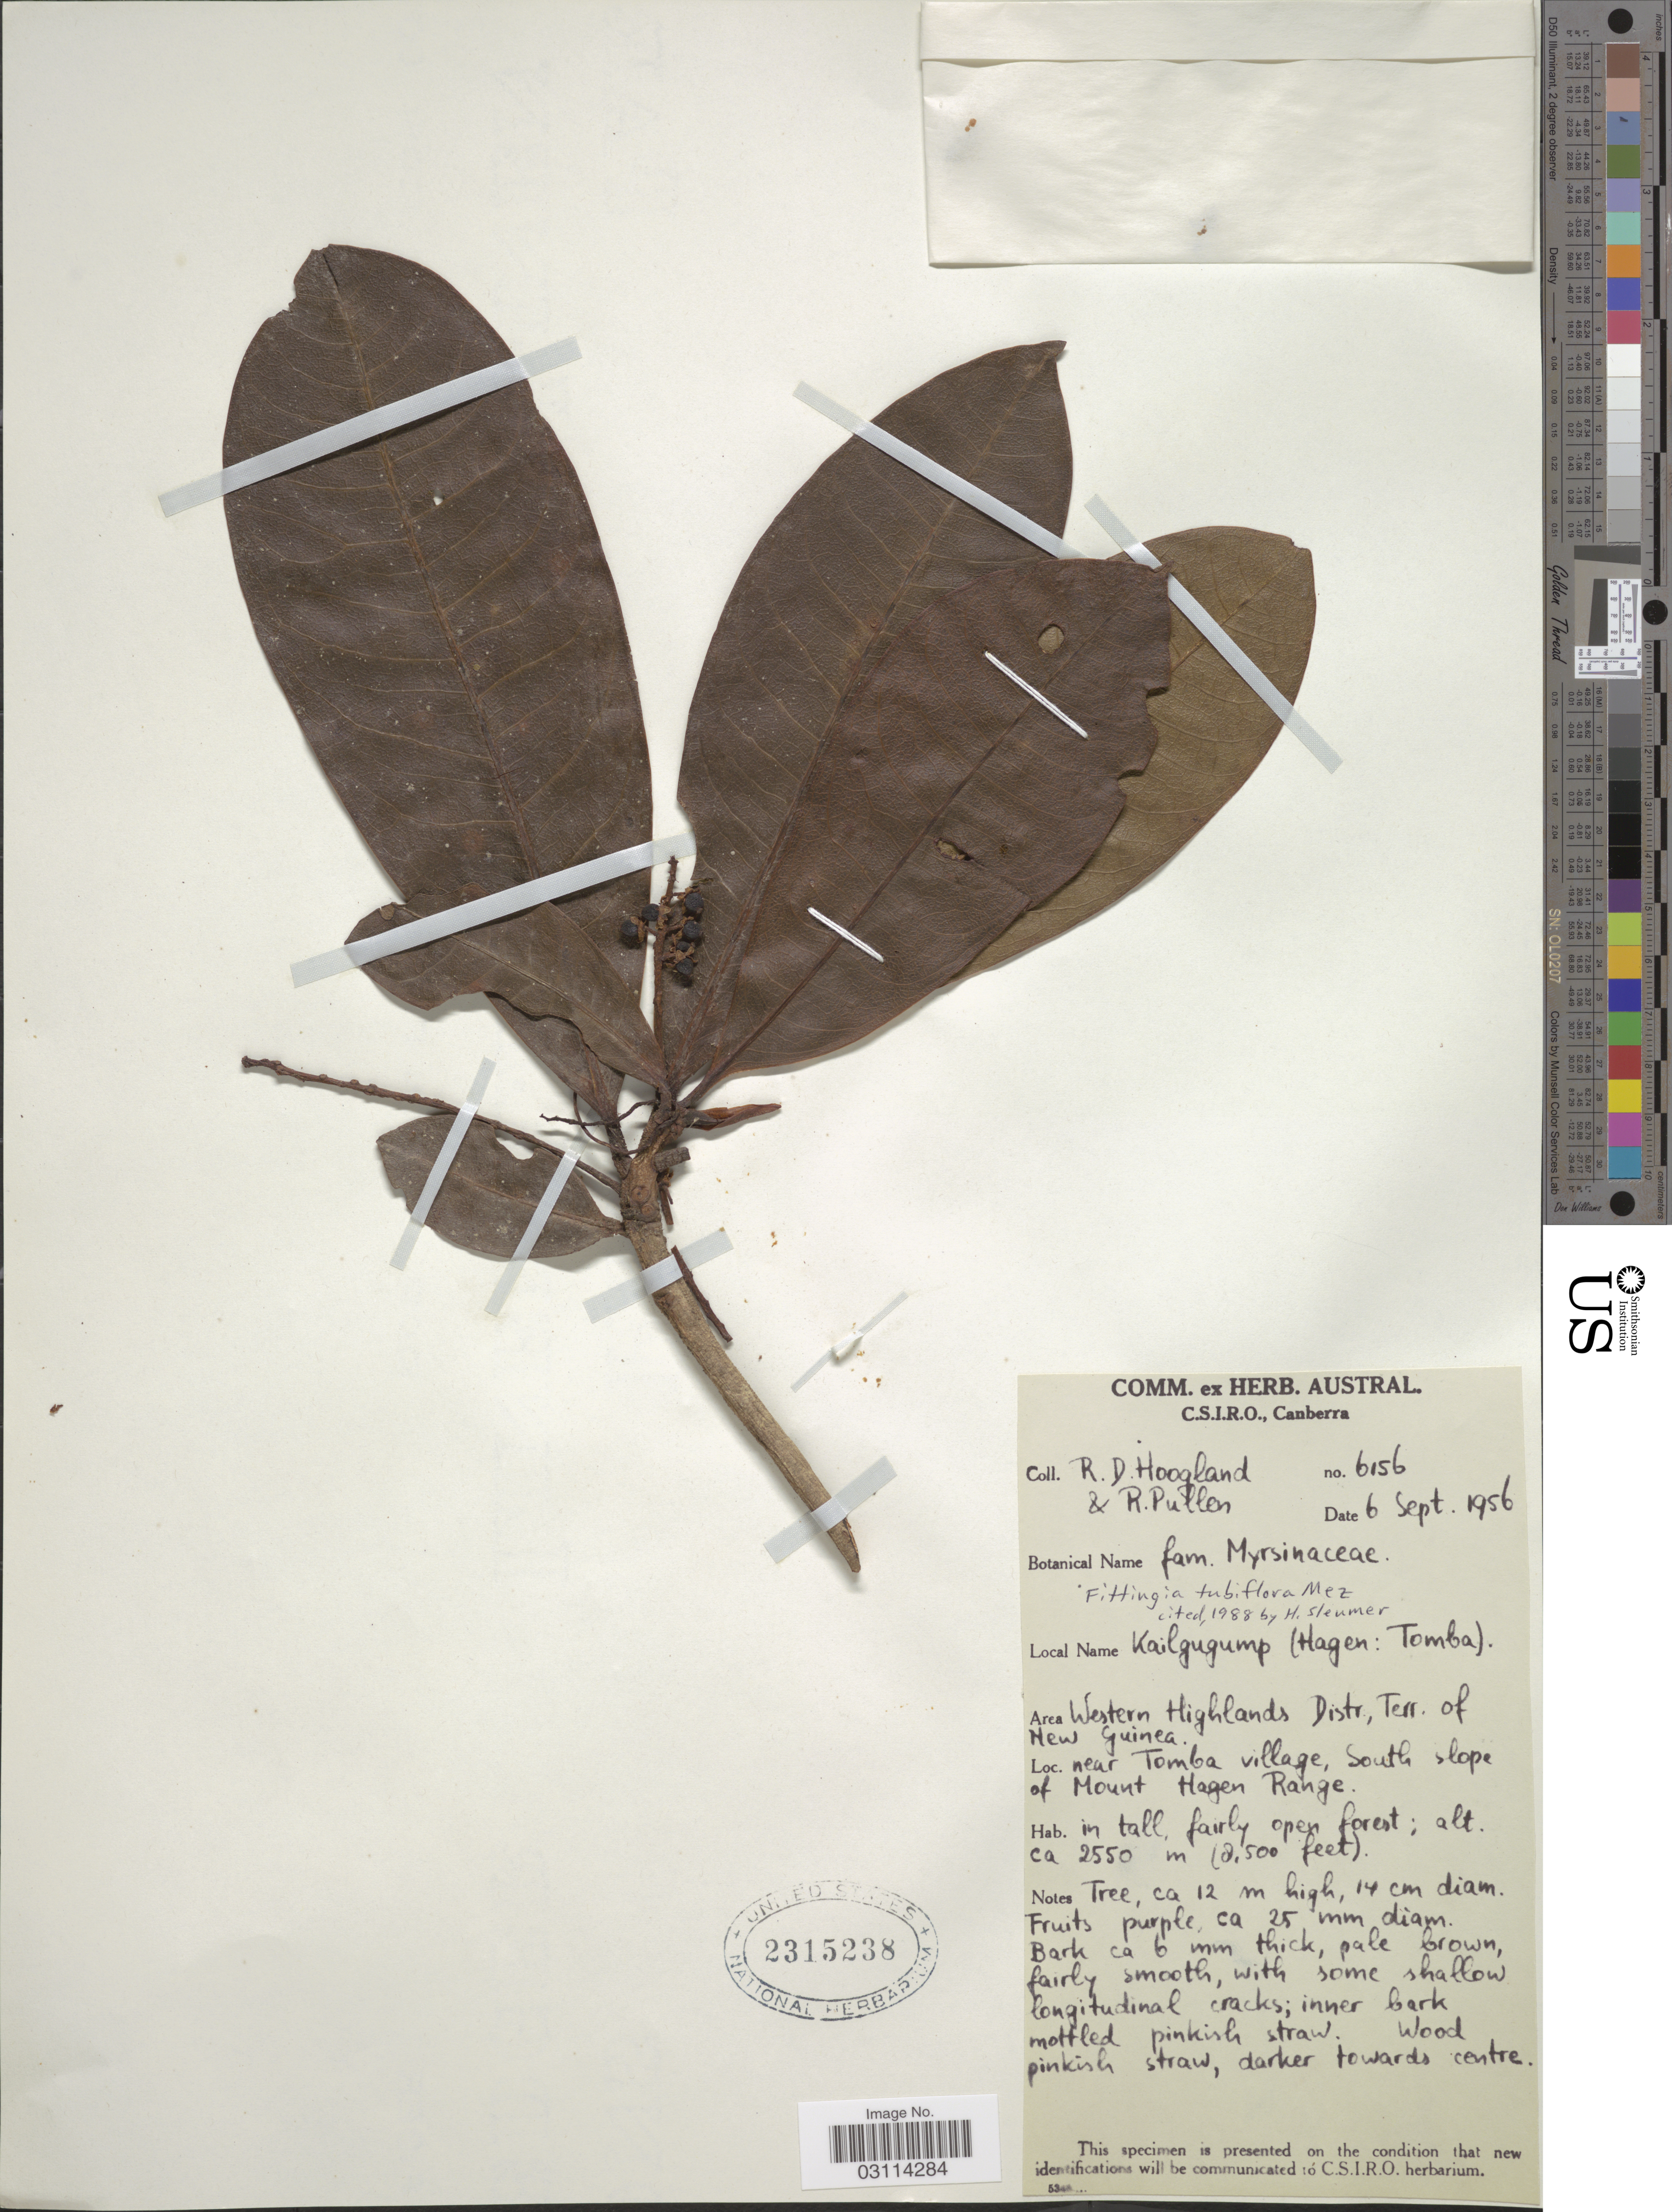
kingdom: Plantae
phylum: Tracheophyta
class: Magnoliopsida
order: Ericales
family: Primulaceae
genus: Fittingia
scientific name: Fittingia tubiflora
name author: Mez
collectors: R. D. Hoogland & R. Pullen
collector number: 6156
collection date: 1956-09-06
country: Papua New Guinea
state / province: Western Highlands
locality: Western Highlands Distr., Terr. of New Guinea, near Tomba village, south slope of Mount Hagen Range.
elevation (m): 2591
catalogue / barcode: US 2315238